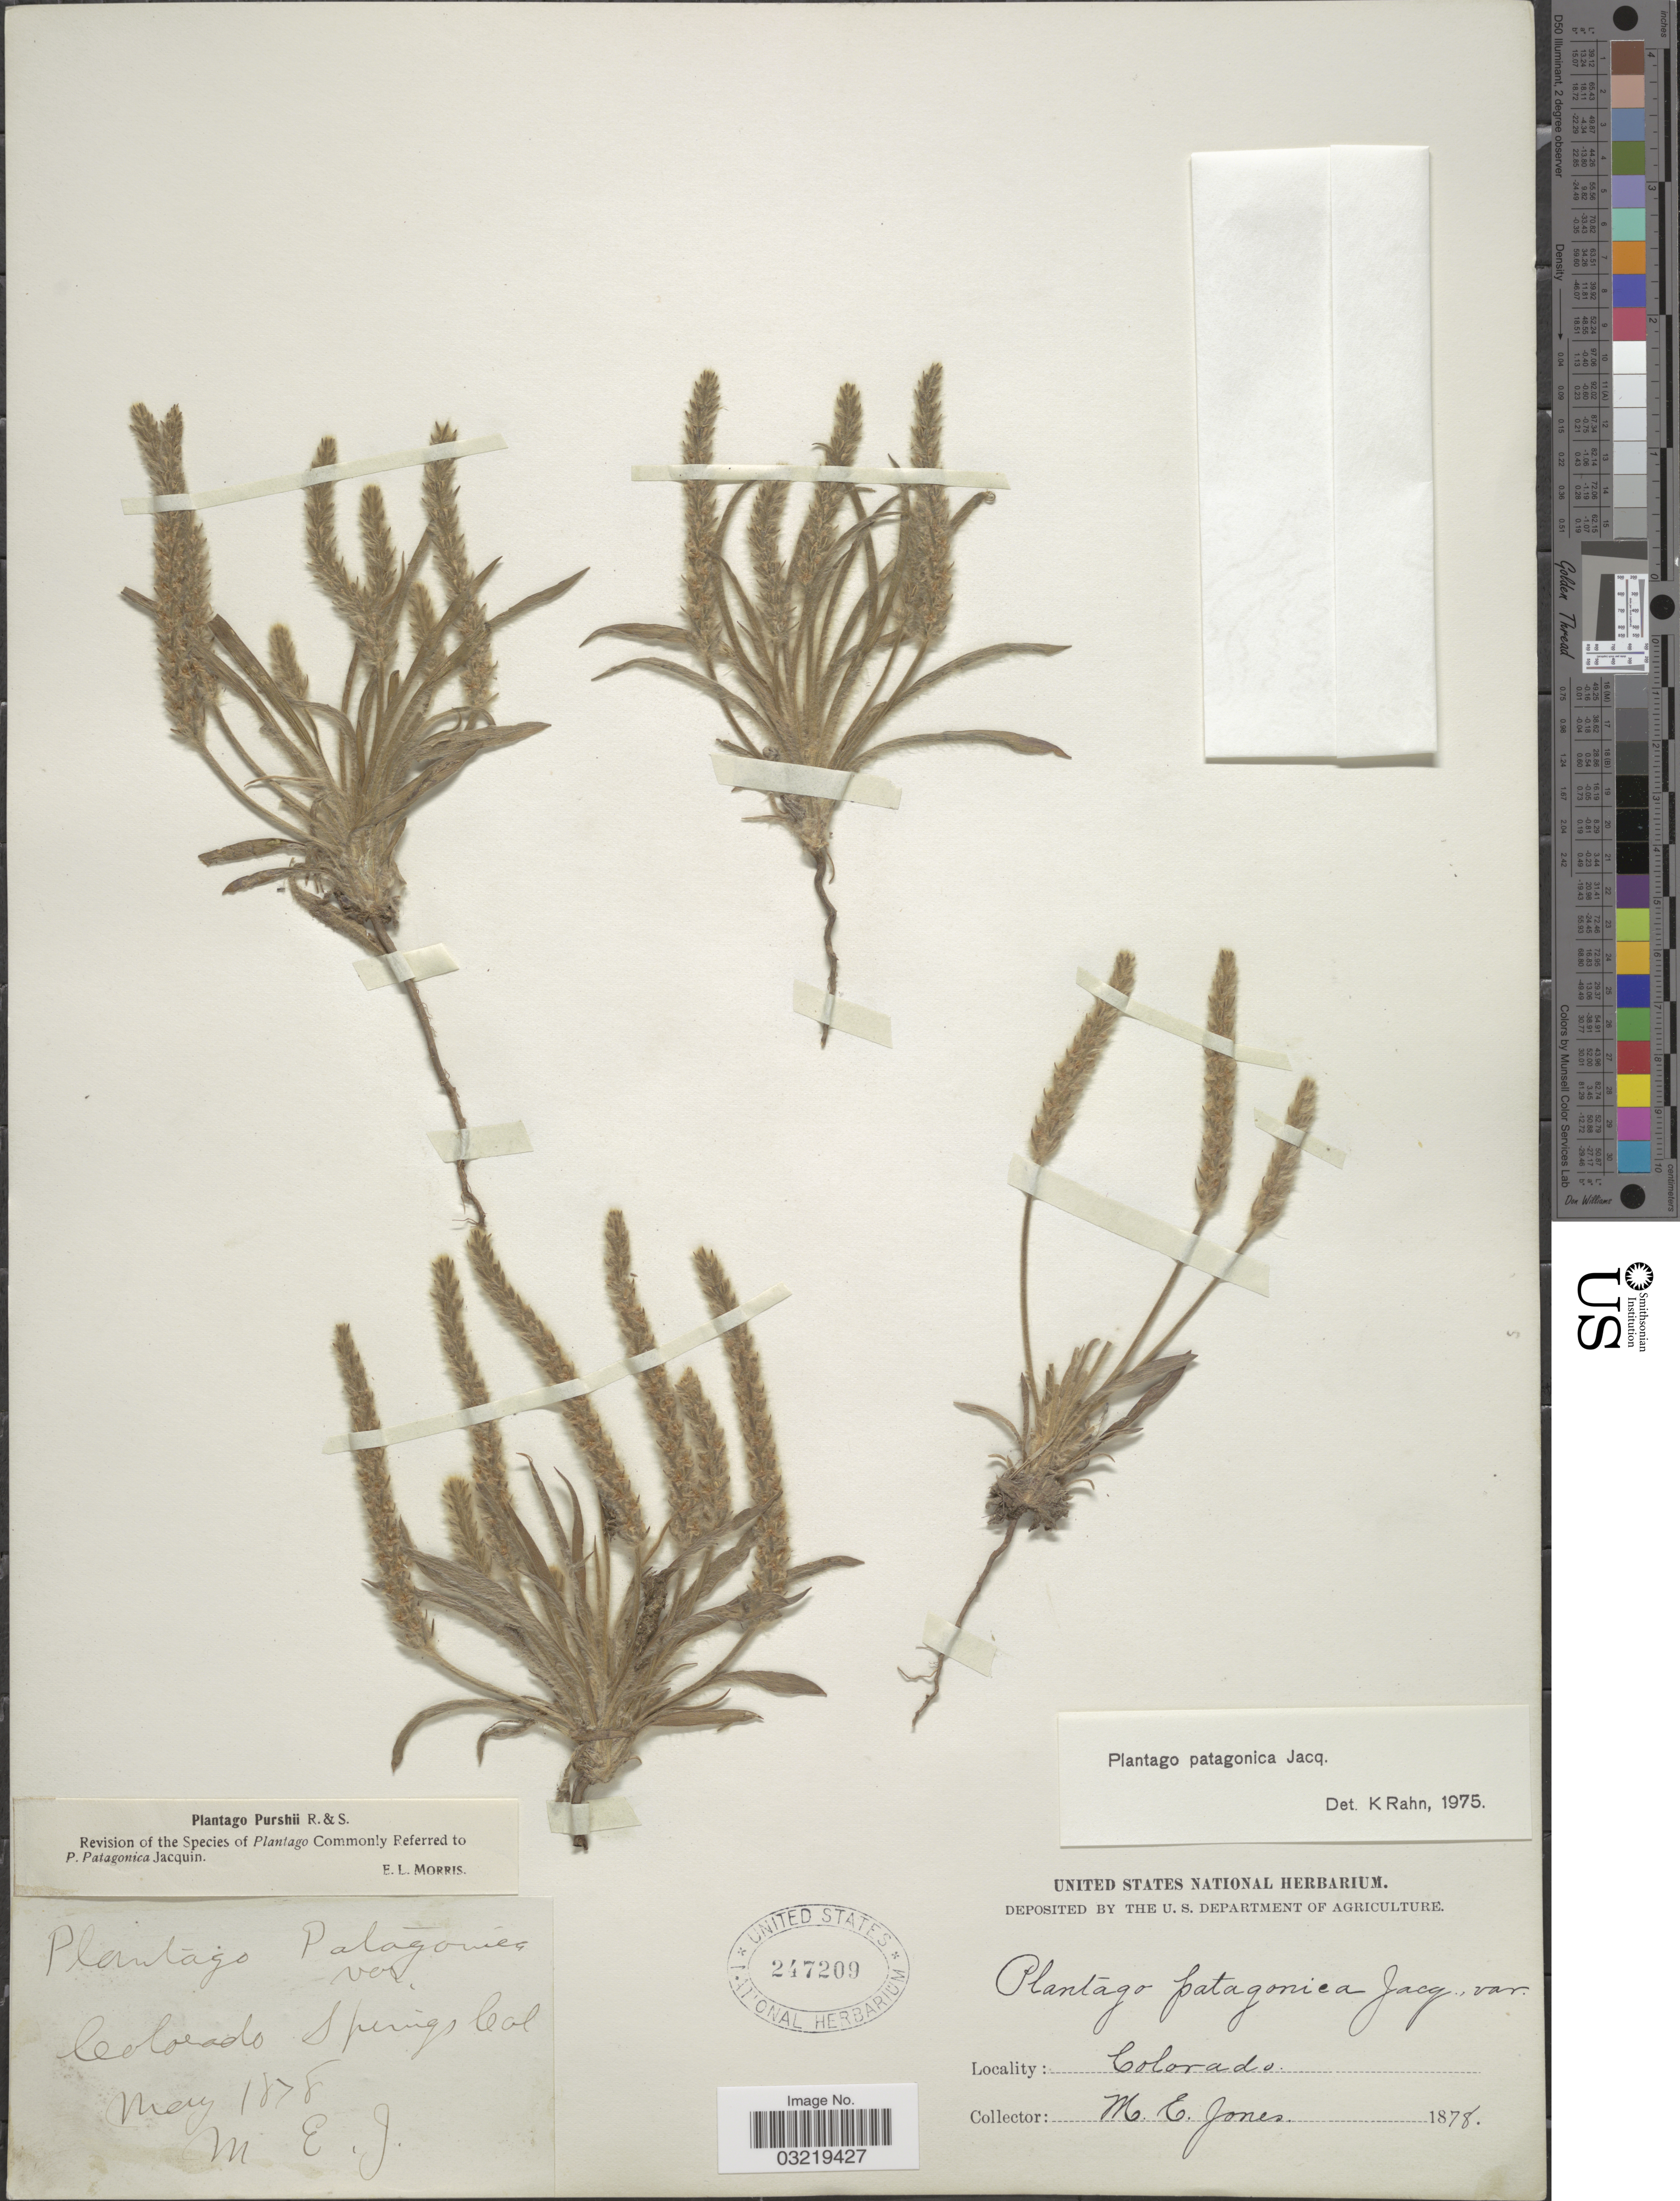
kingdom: Plantae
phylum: Tracheophyta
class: Magnoliopsida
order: Lamiales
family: Plantaginaceae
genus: Plantago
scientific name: Plantago patagonica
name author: Jacq.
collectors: M. E. Jones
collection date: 1878-05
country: United States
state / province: Colorado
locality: Colorado Springs.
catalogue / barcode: US 247209